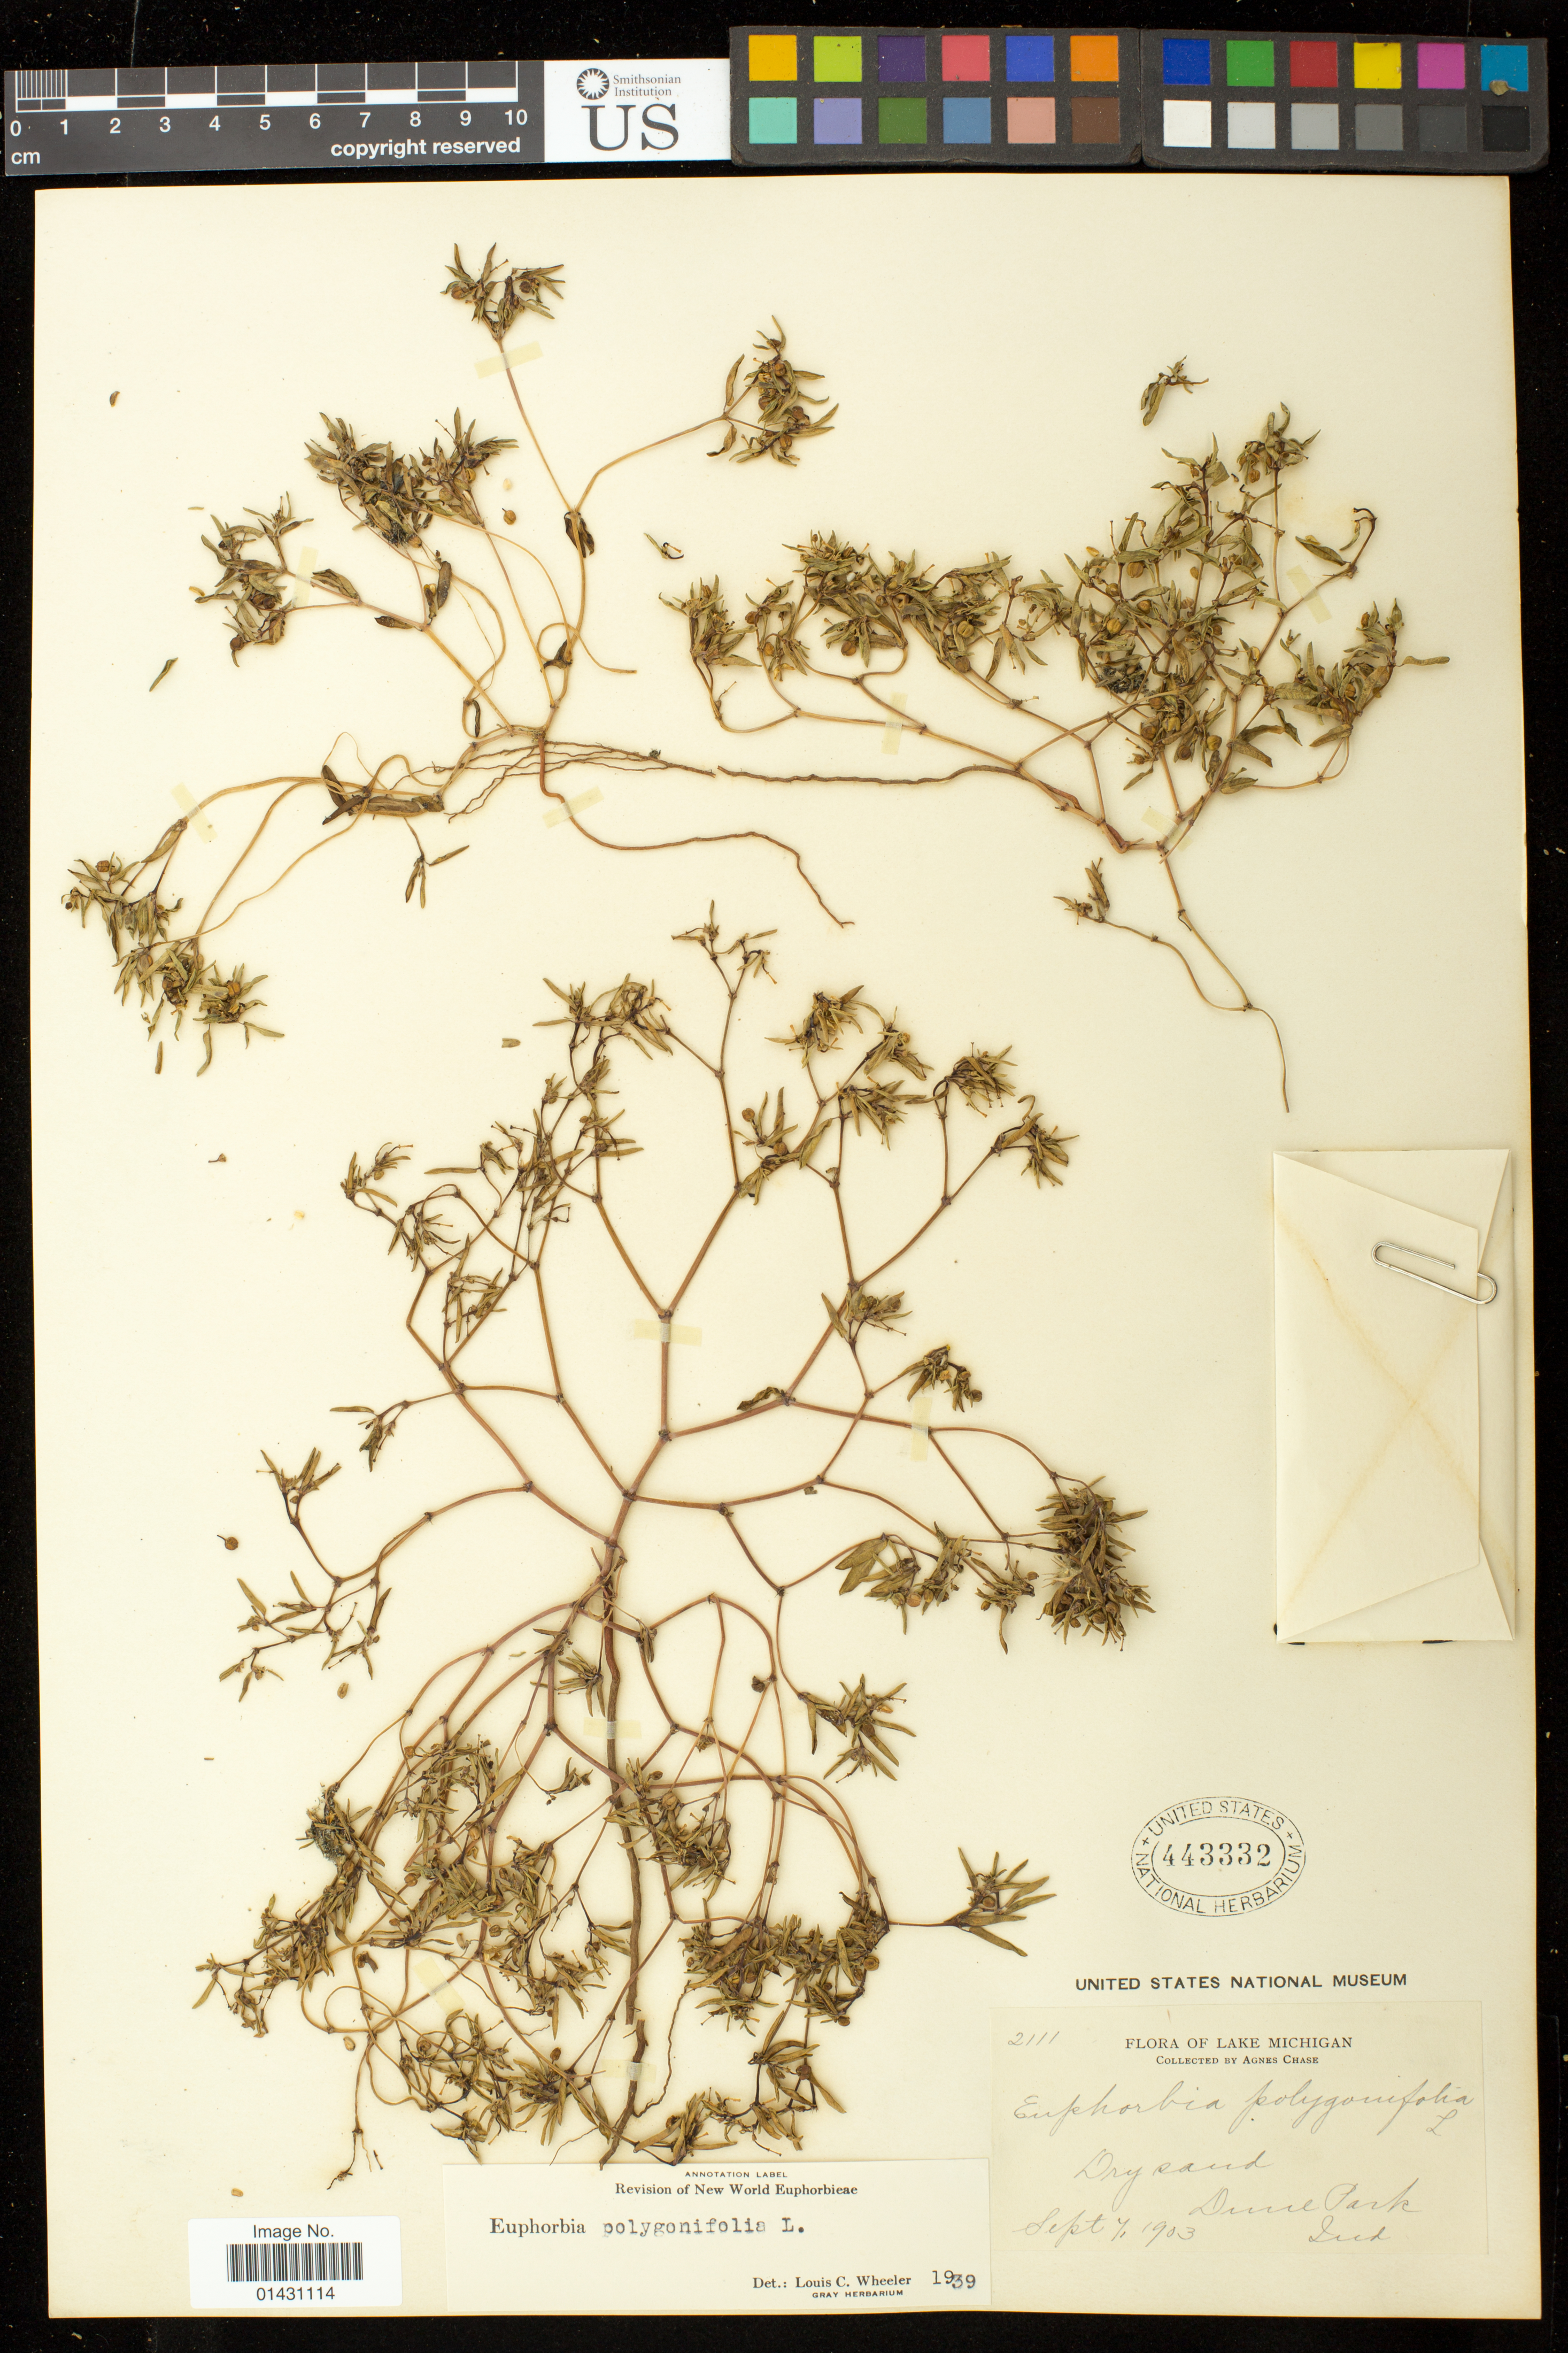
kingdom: Plantae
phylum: Tracheophyta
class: Magnoliopsida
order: Malpighiales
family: Euphorbiaceae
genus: Euphorbia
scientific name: Euphorbia polygonifolia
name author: L.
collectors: A. Chase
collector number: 2111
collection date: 1903-09-07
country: United States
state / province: Indiana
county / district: Porter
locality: Dune Park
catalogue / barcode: US 443332